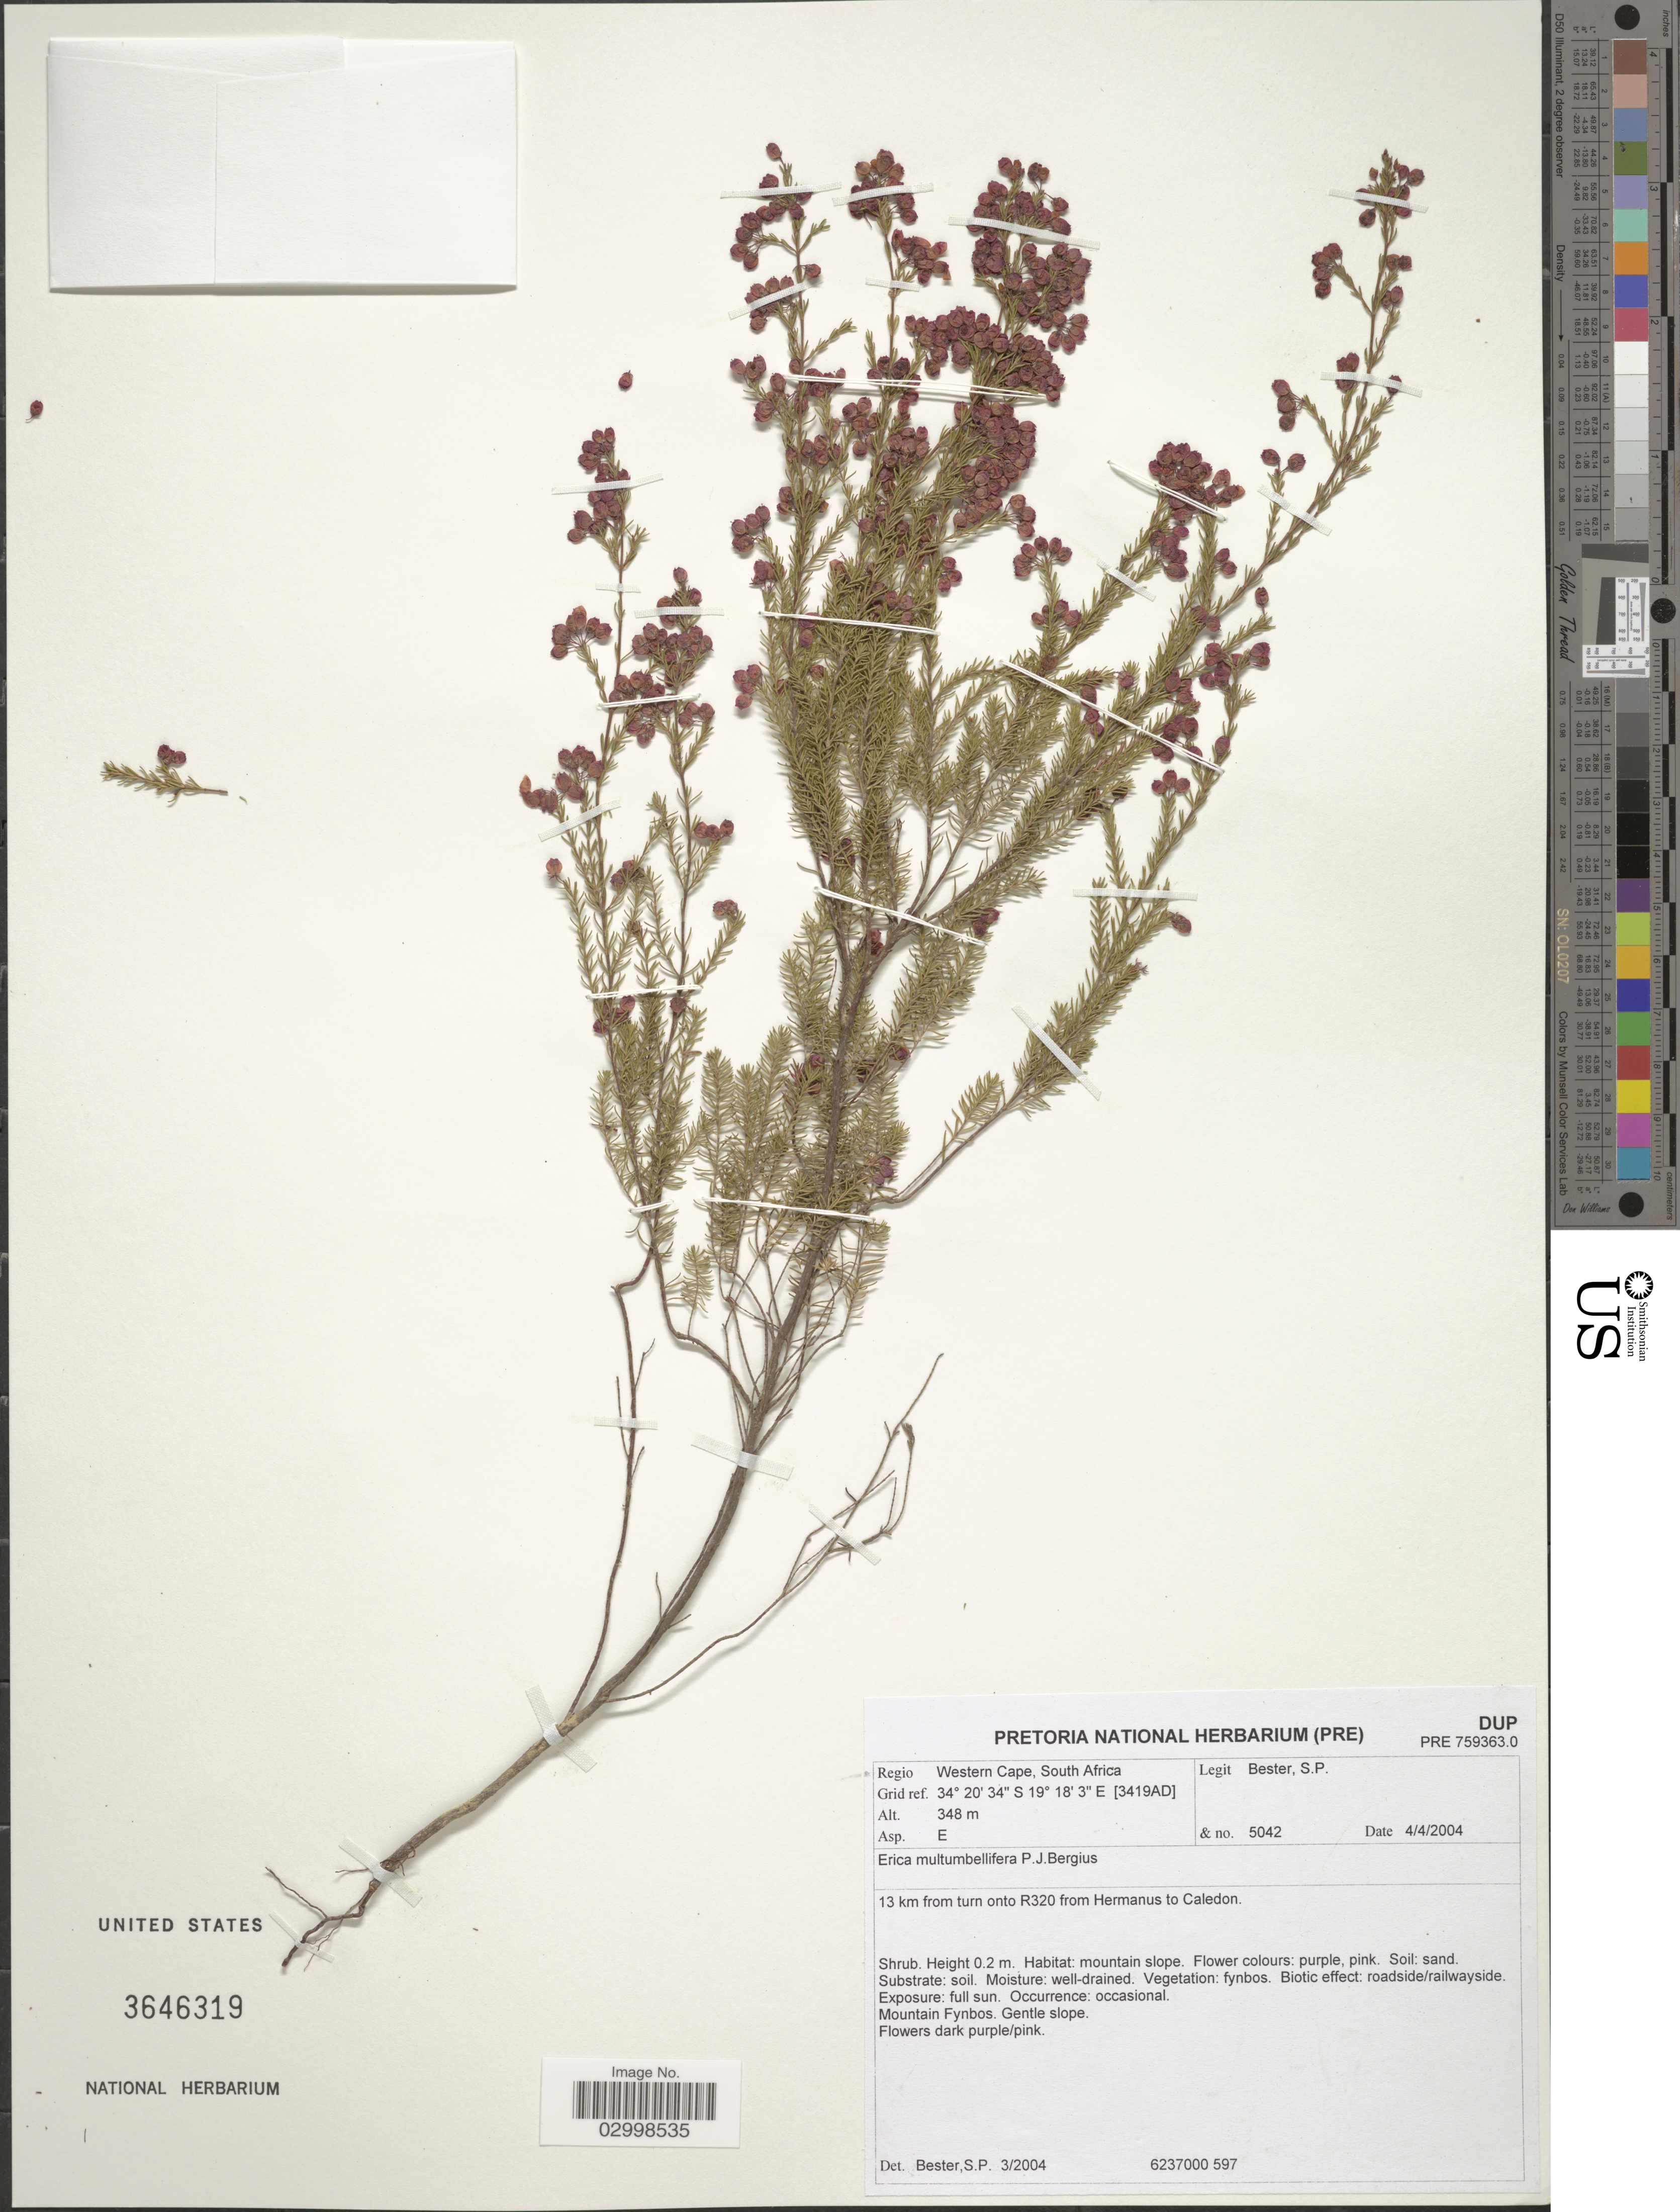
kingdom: Plantae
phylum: Tracheophyta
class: Magnoliopsida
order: Ericales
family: Ericaceae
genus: Erica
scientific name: Erica multumbellifera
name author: P.J. Bergius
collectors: S. Bester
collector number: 5042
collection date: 2004-04-04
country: South Africa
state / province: Western Cape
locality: Regio Western Cape, Asp. E. 13 km from turn onto R320 from Hermanus to Caledon. Grid ref. [3419AD].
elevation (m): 348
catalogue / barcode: US 3646319